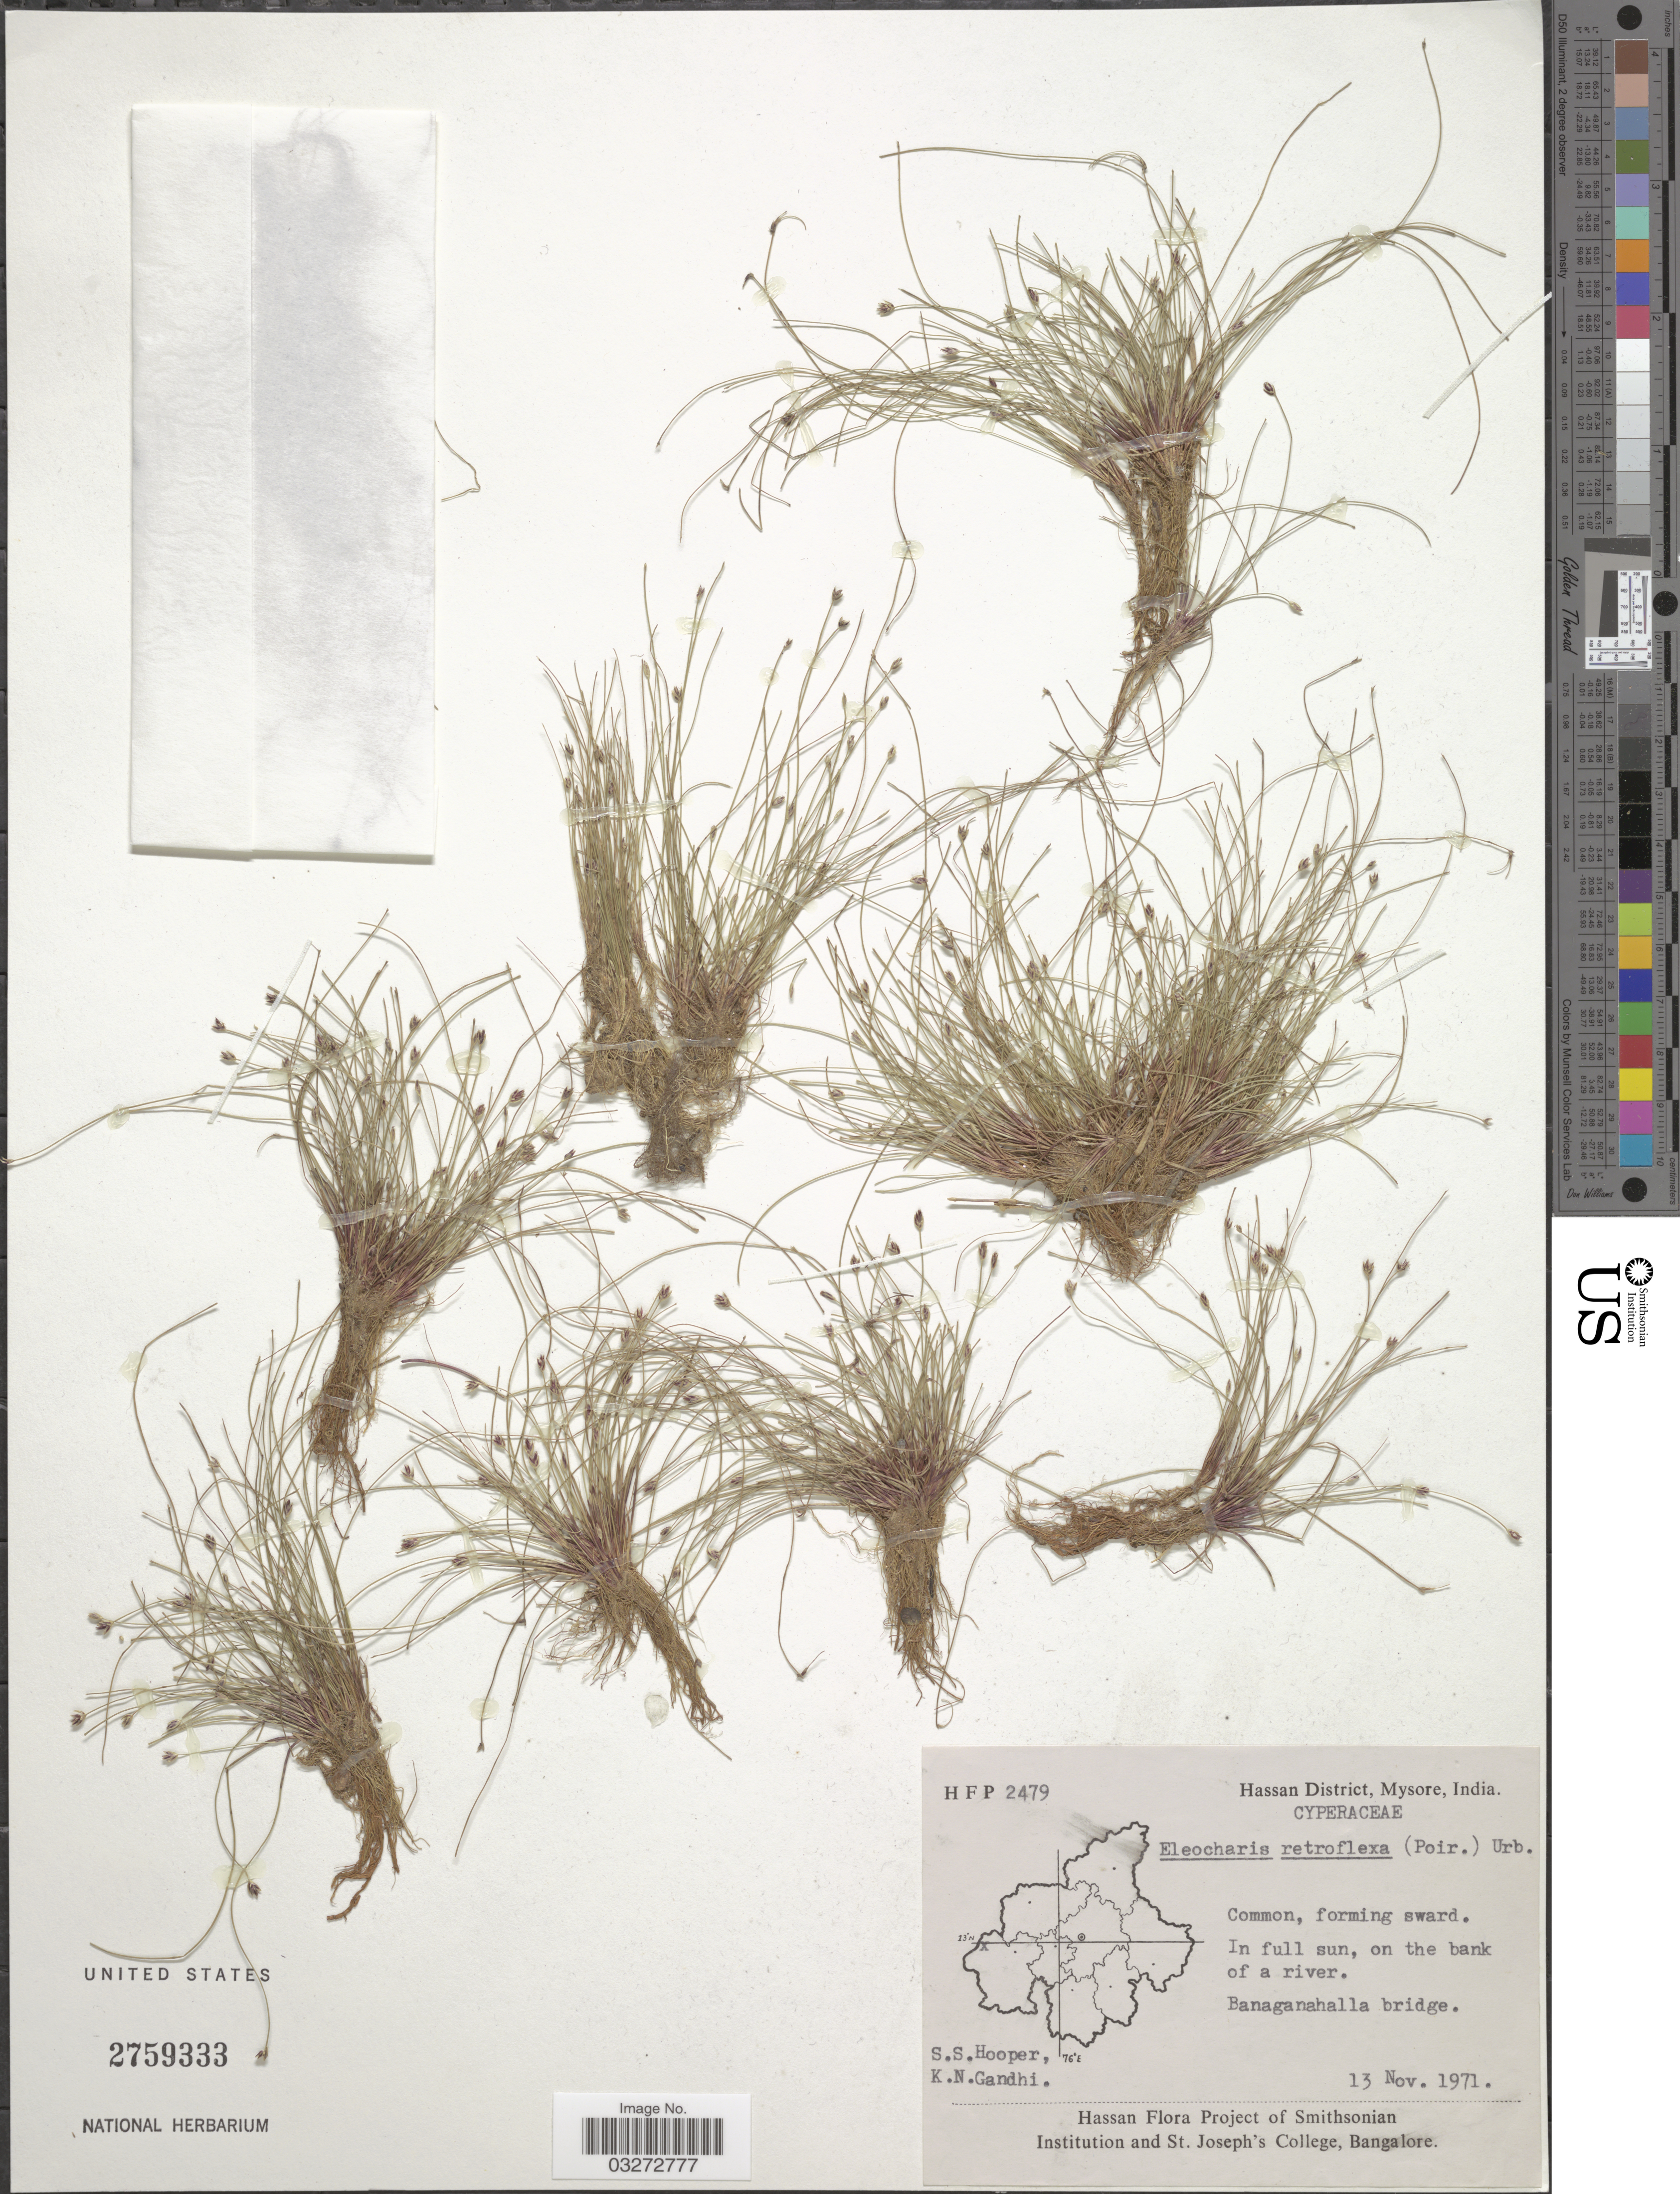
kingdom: Plantae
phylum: Tracheophyta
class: Liliopsida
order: Poales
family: Cyperaceae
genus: Eleocharis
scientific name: Eleocharis retroflexa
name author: (Poir.) Urb.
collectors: S. S. Hooper & K. N. Gandhi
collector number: H F P 2479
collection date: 1971-11-13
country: India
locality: Hassan District, Mysore. Banaganahalla bridge.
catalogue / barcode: US 2759333